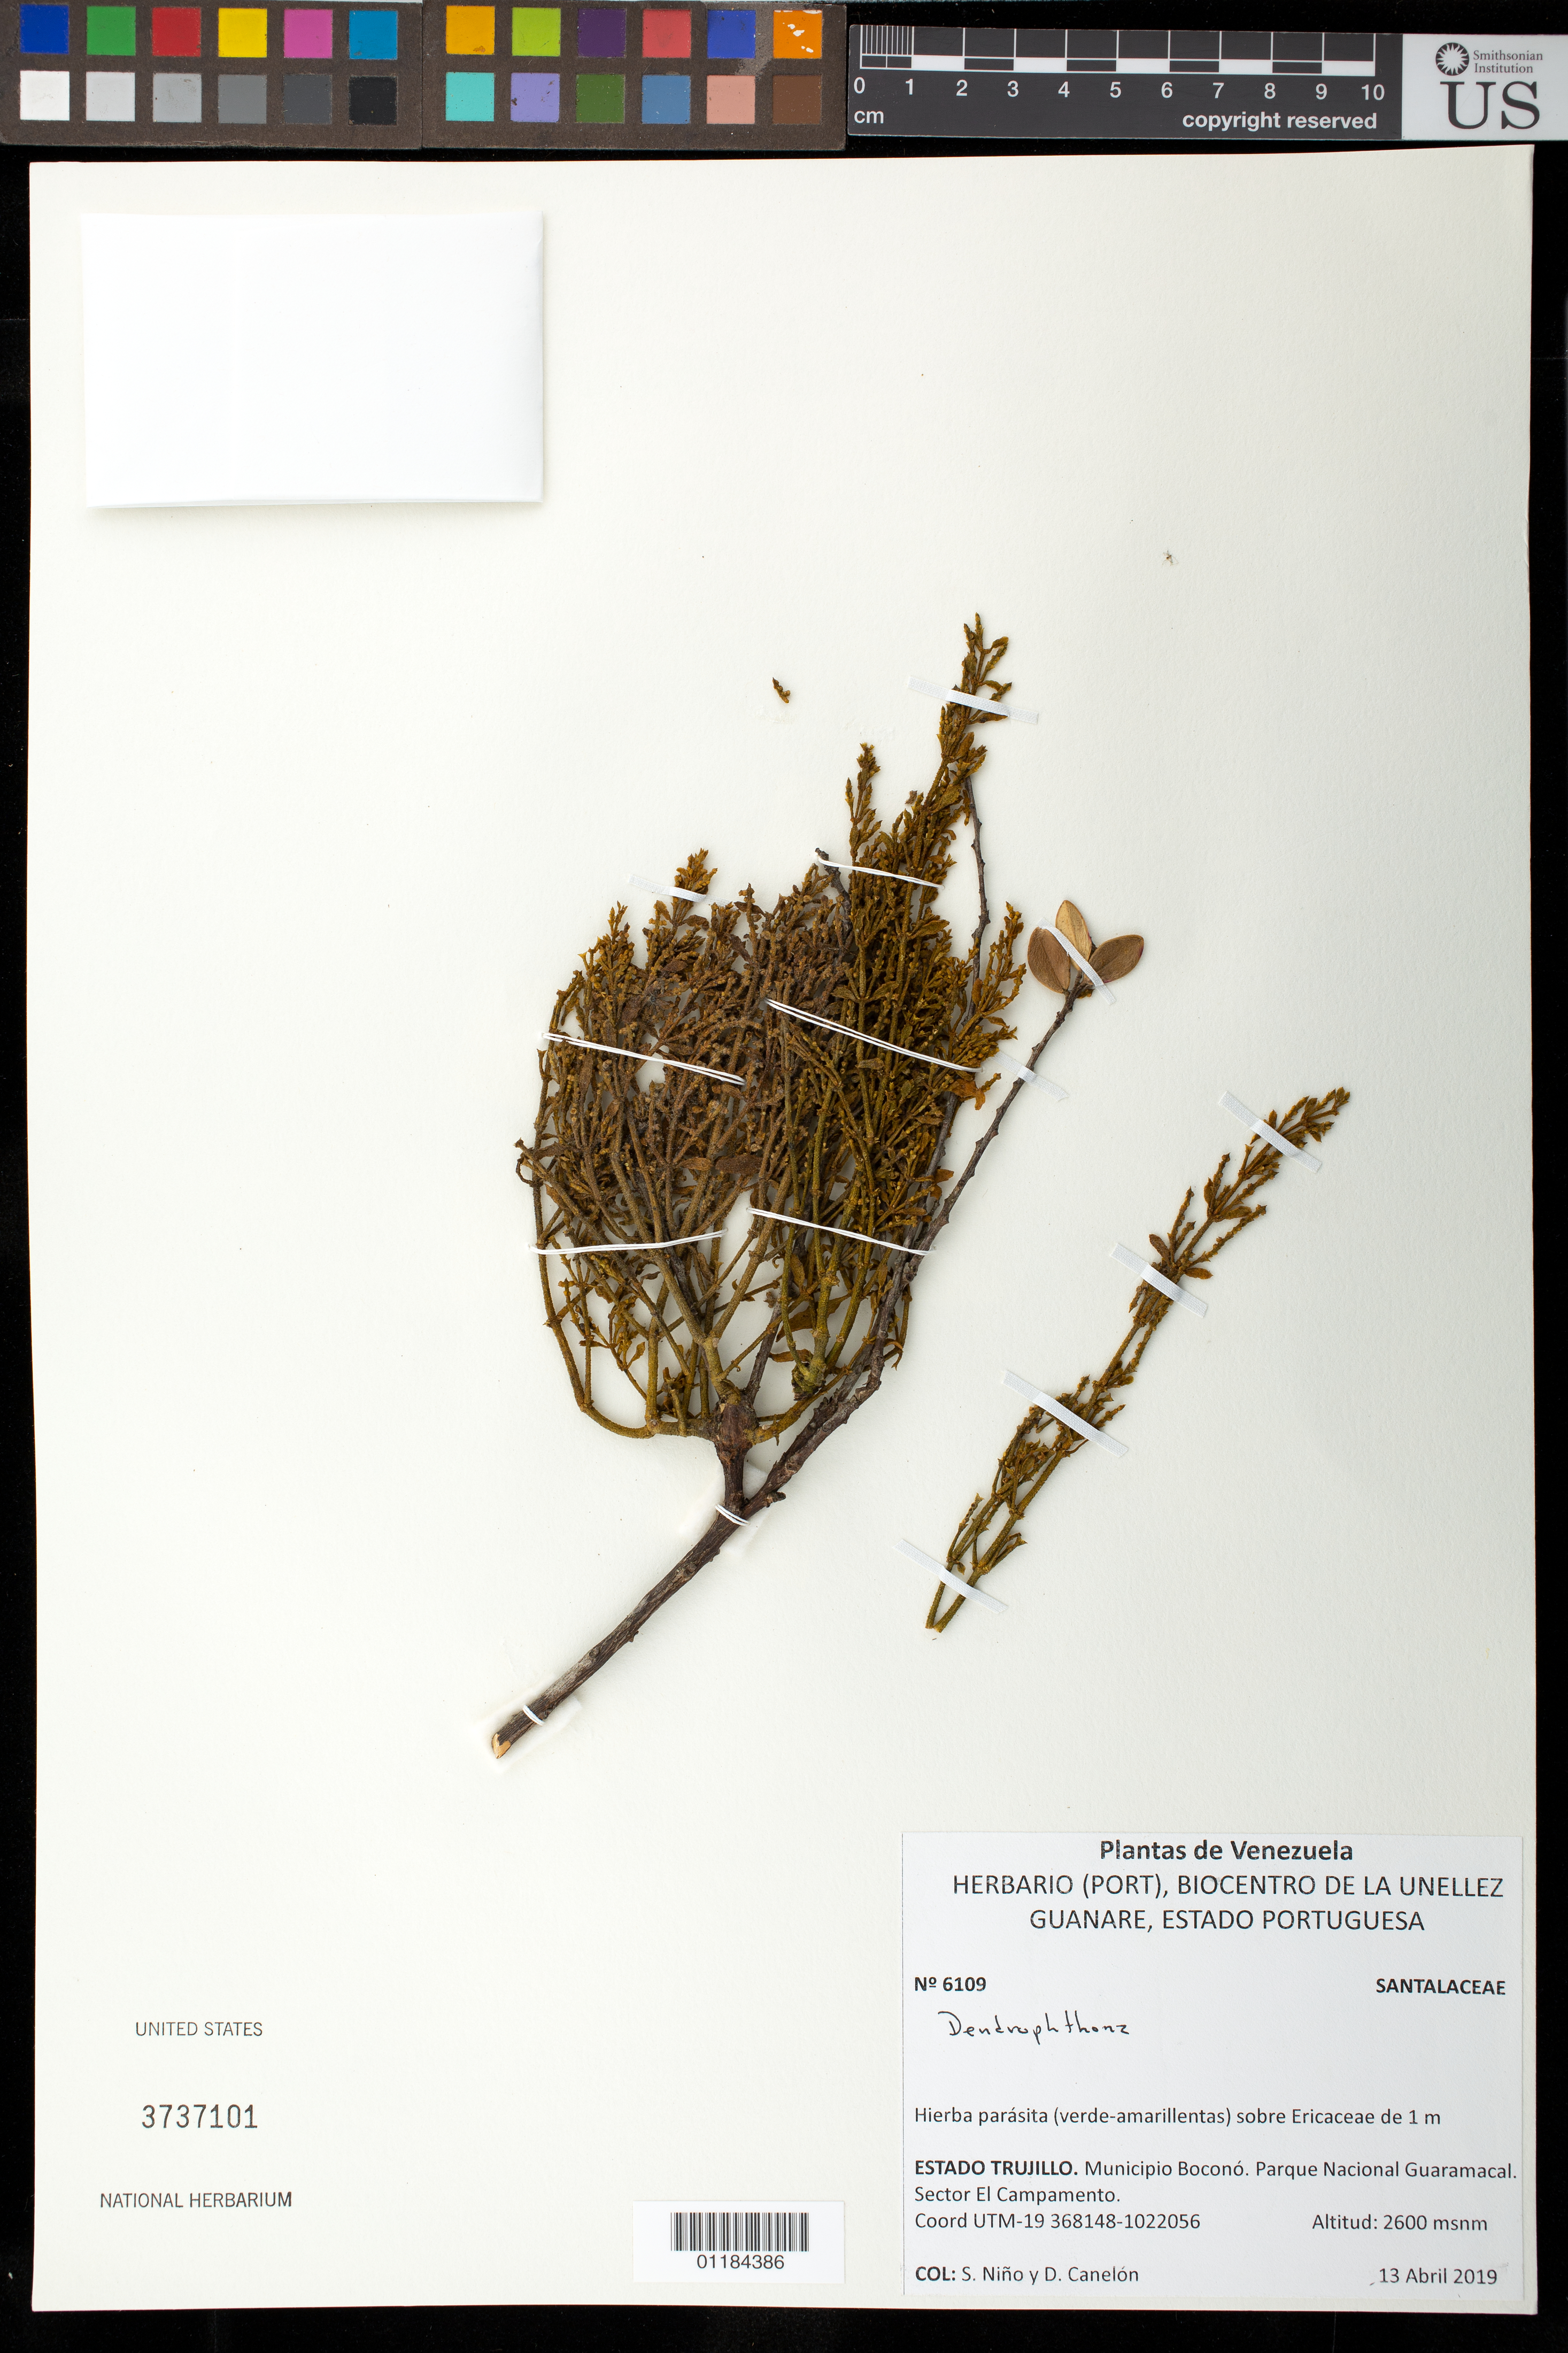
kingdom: Plantae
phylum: Tracheophyta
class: Magnoliopsida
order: Santalales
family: Viscaceae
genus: Dendrophthora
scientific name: Dendrophthora kuijtiana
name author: Canelón et al.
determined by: Dorr, L. J., (BOT), Smithsonian Institution - National Museum of Natural History (UNITED STATES)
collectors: S. M. Niño & D. Canelón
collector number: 6109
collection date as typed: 13 Abril 2019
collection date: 2019-04-13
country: Venezuela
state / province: Trujillo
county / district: Boconó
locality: Parque Nacional Guaramacal. Sector El Campamento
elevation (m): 2600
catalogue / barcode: US 3737101